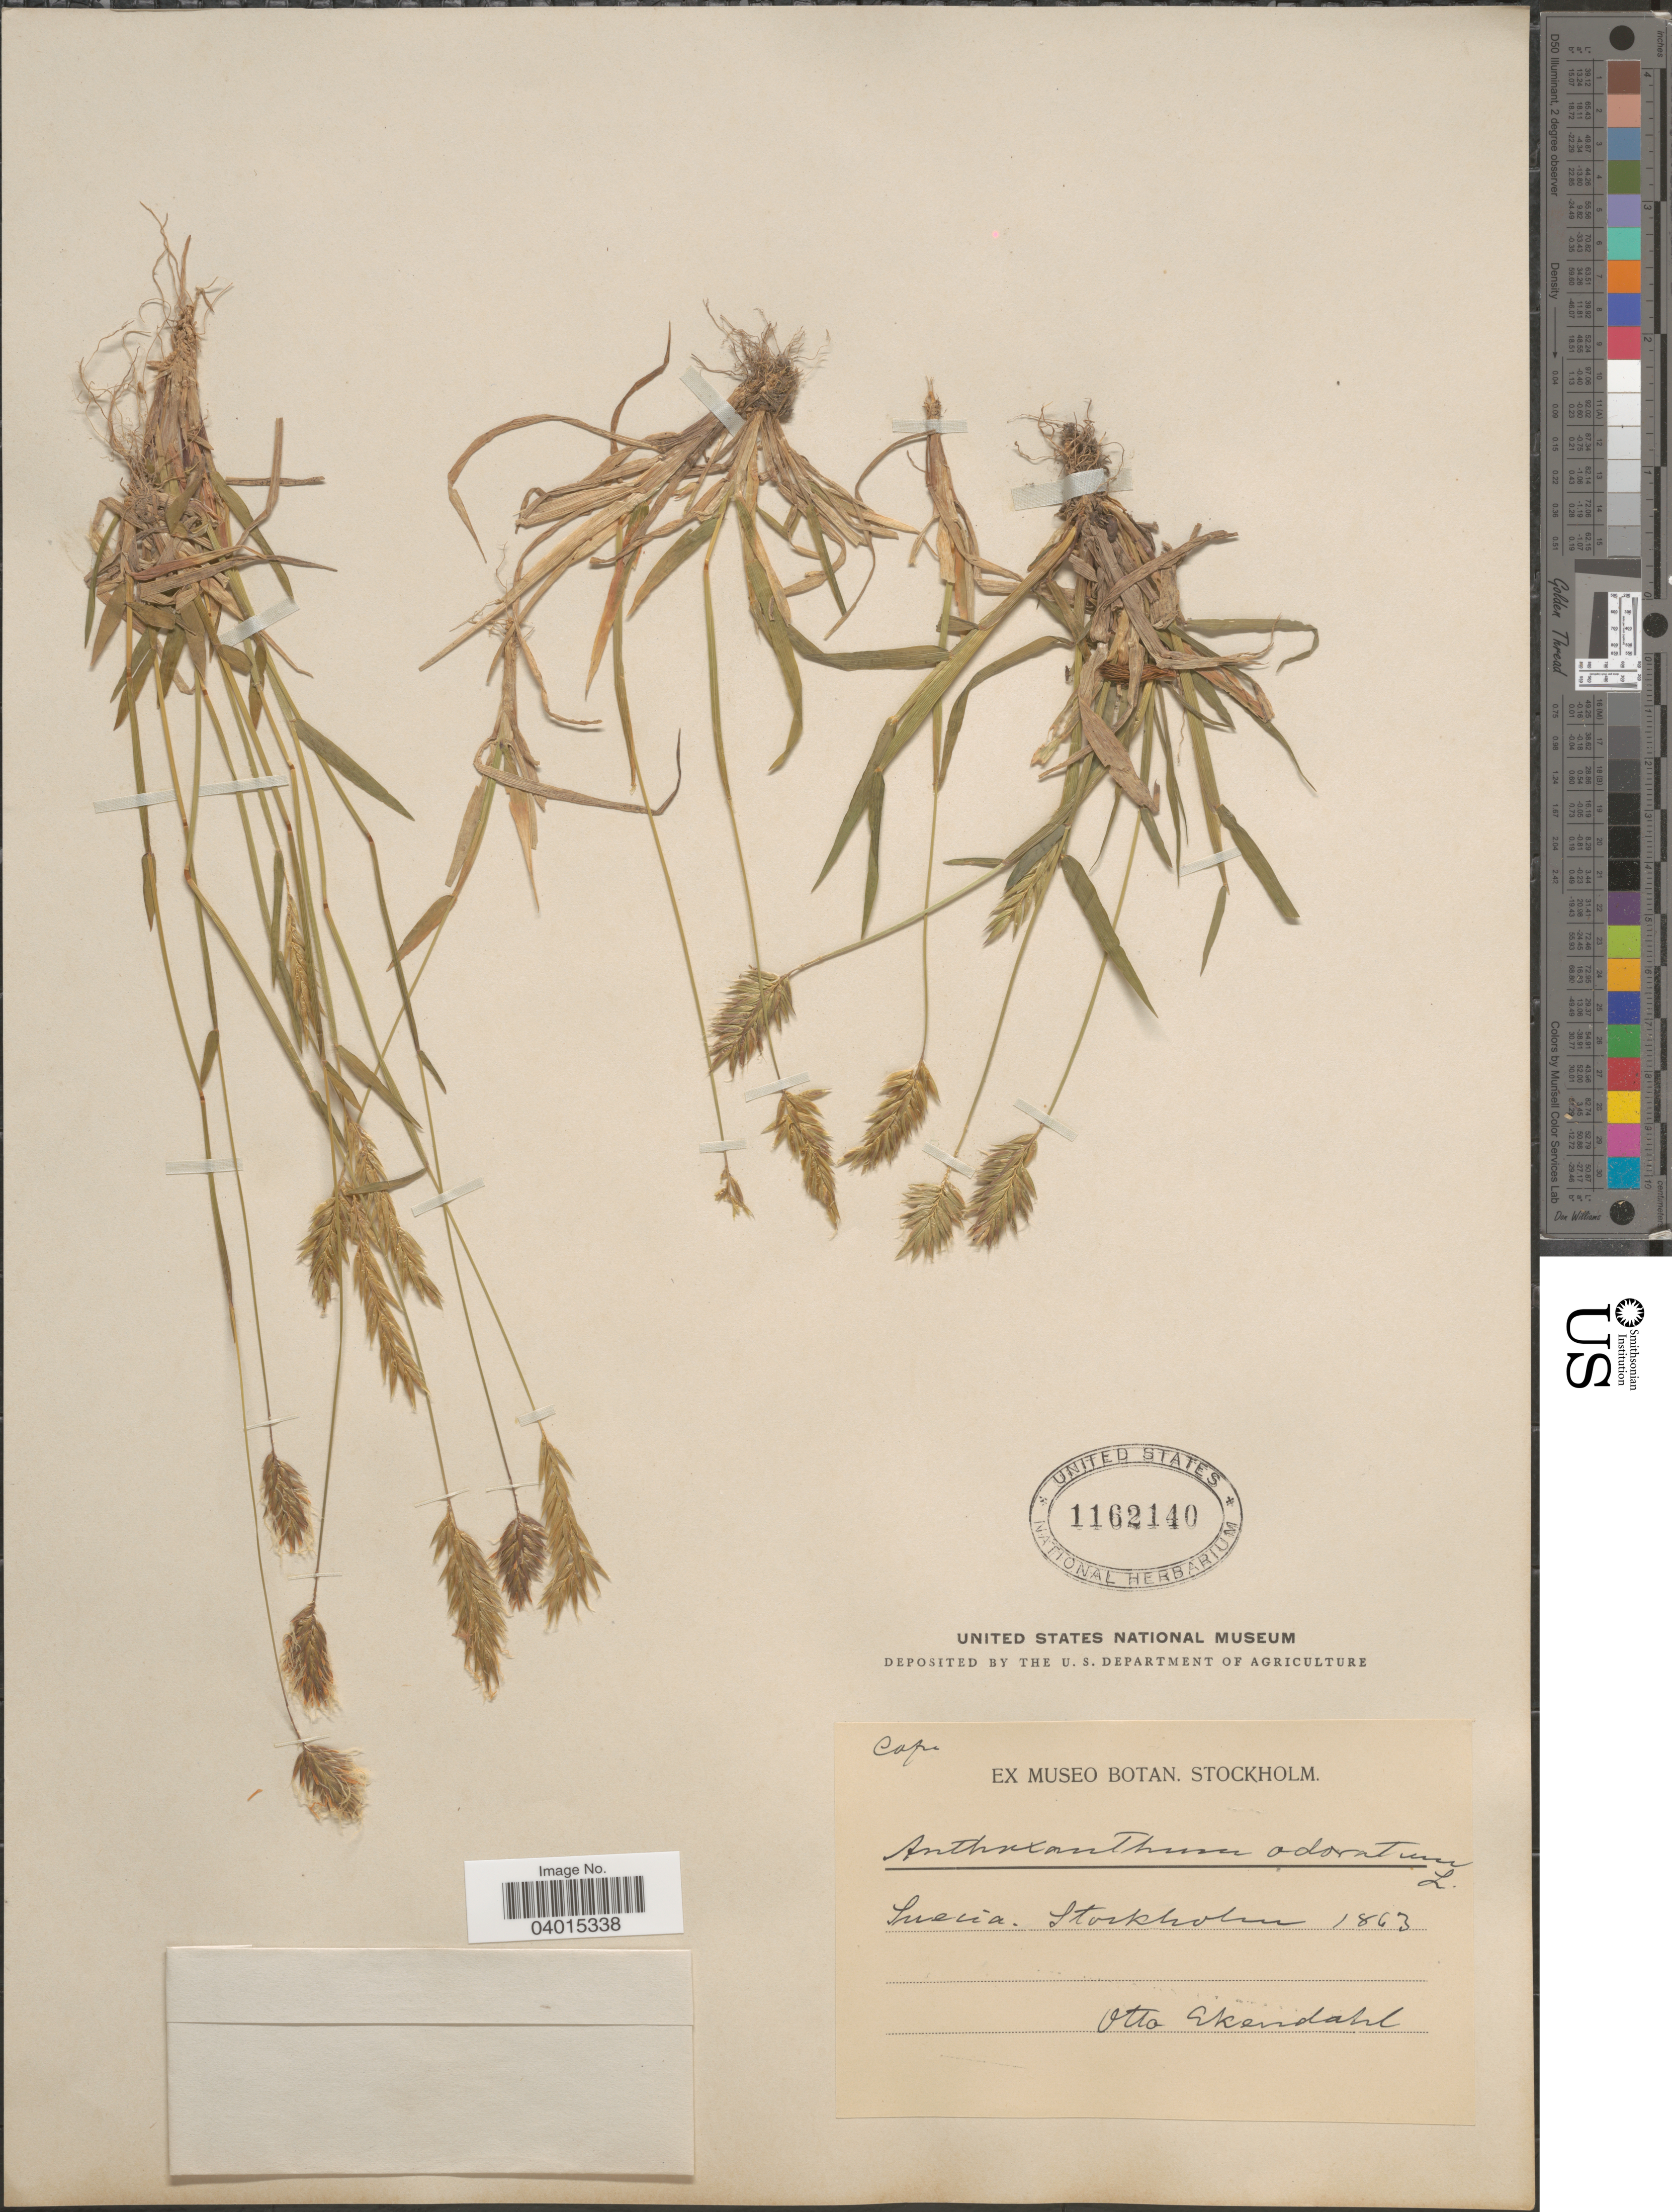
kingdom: Plantae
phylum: Tracheophyta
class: Liliopsida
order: Poales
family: Poaceae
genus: Anthoxanthum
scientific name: Anthoxanthum odoratum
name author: L.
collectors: O. Ekendahl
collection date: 1863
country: Sweden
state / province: Stockholm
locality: Suecia. Stockholm.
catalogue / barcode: US 1162140